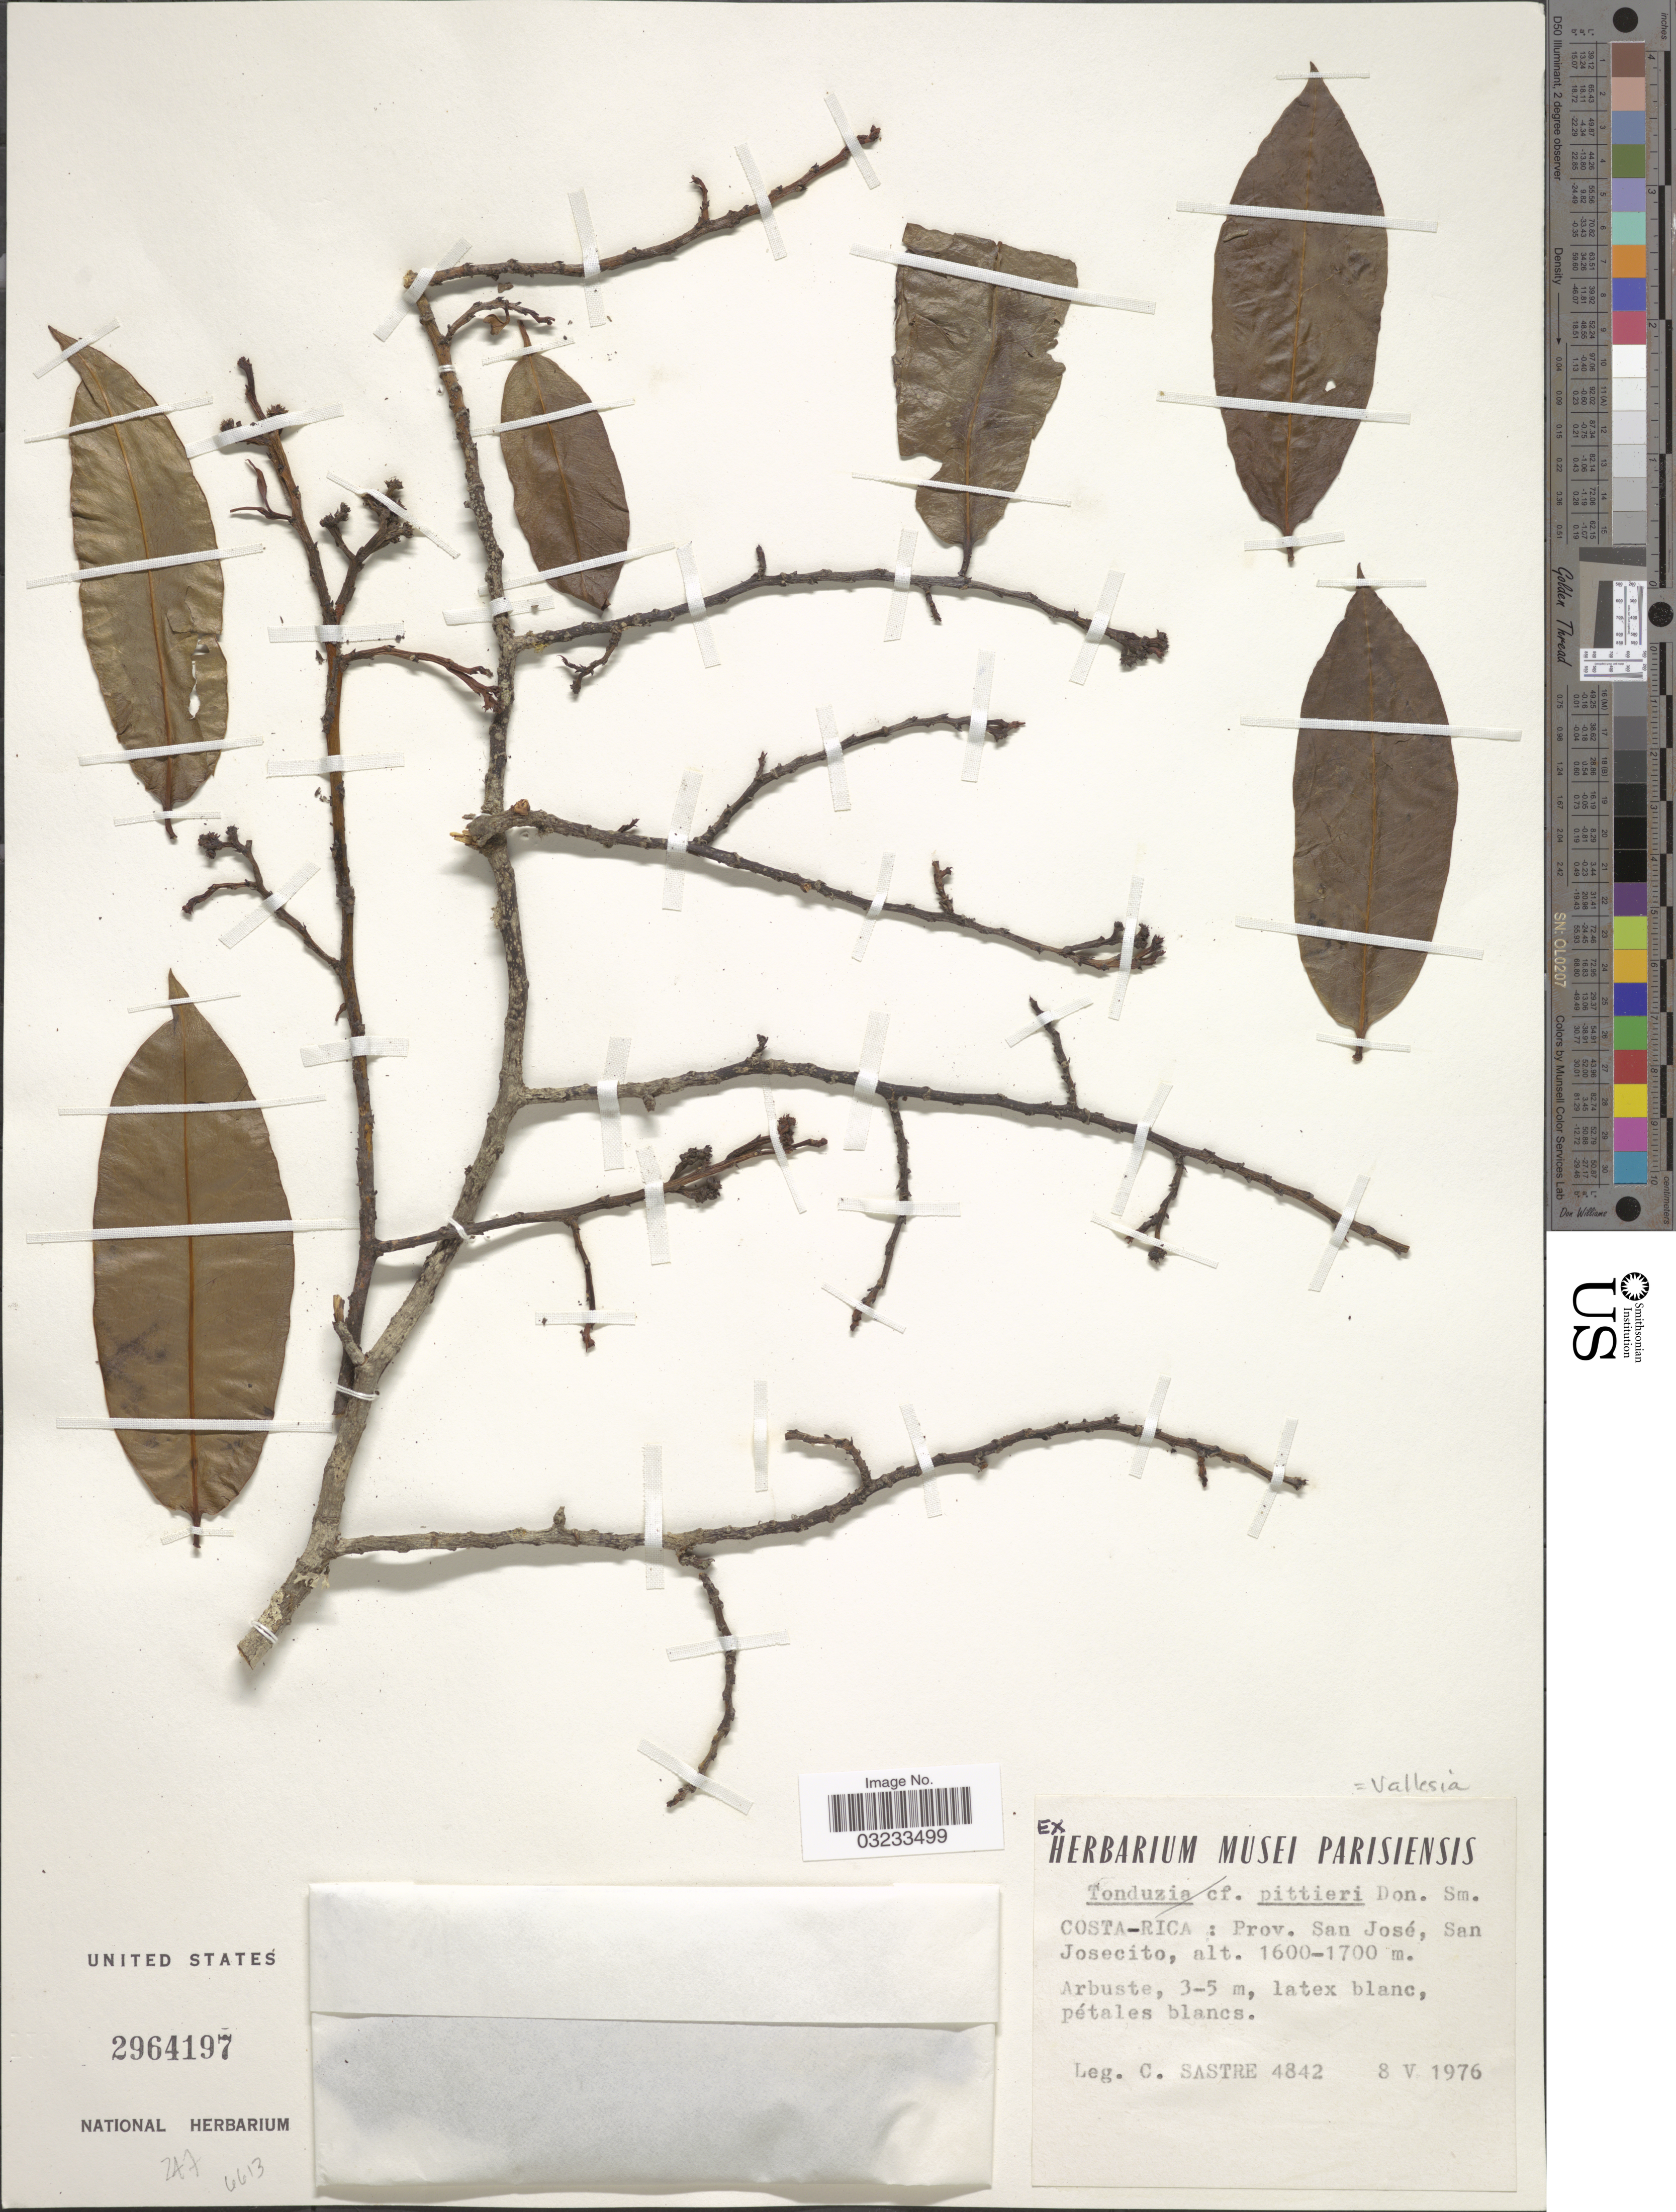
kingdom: Plantae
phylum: Tracheophyta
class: Magnoliopsida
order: Gentianales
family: Apocynaceae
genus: Vallesia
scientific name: Vallesia sp.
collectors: C. Sastre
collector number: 4842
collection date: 1976-05-08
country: Costa Rica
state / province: San José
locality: San Josecito.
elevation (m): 1600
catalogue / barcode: US 2964197